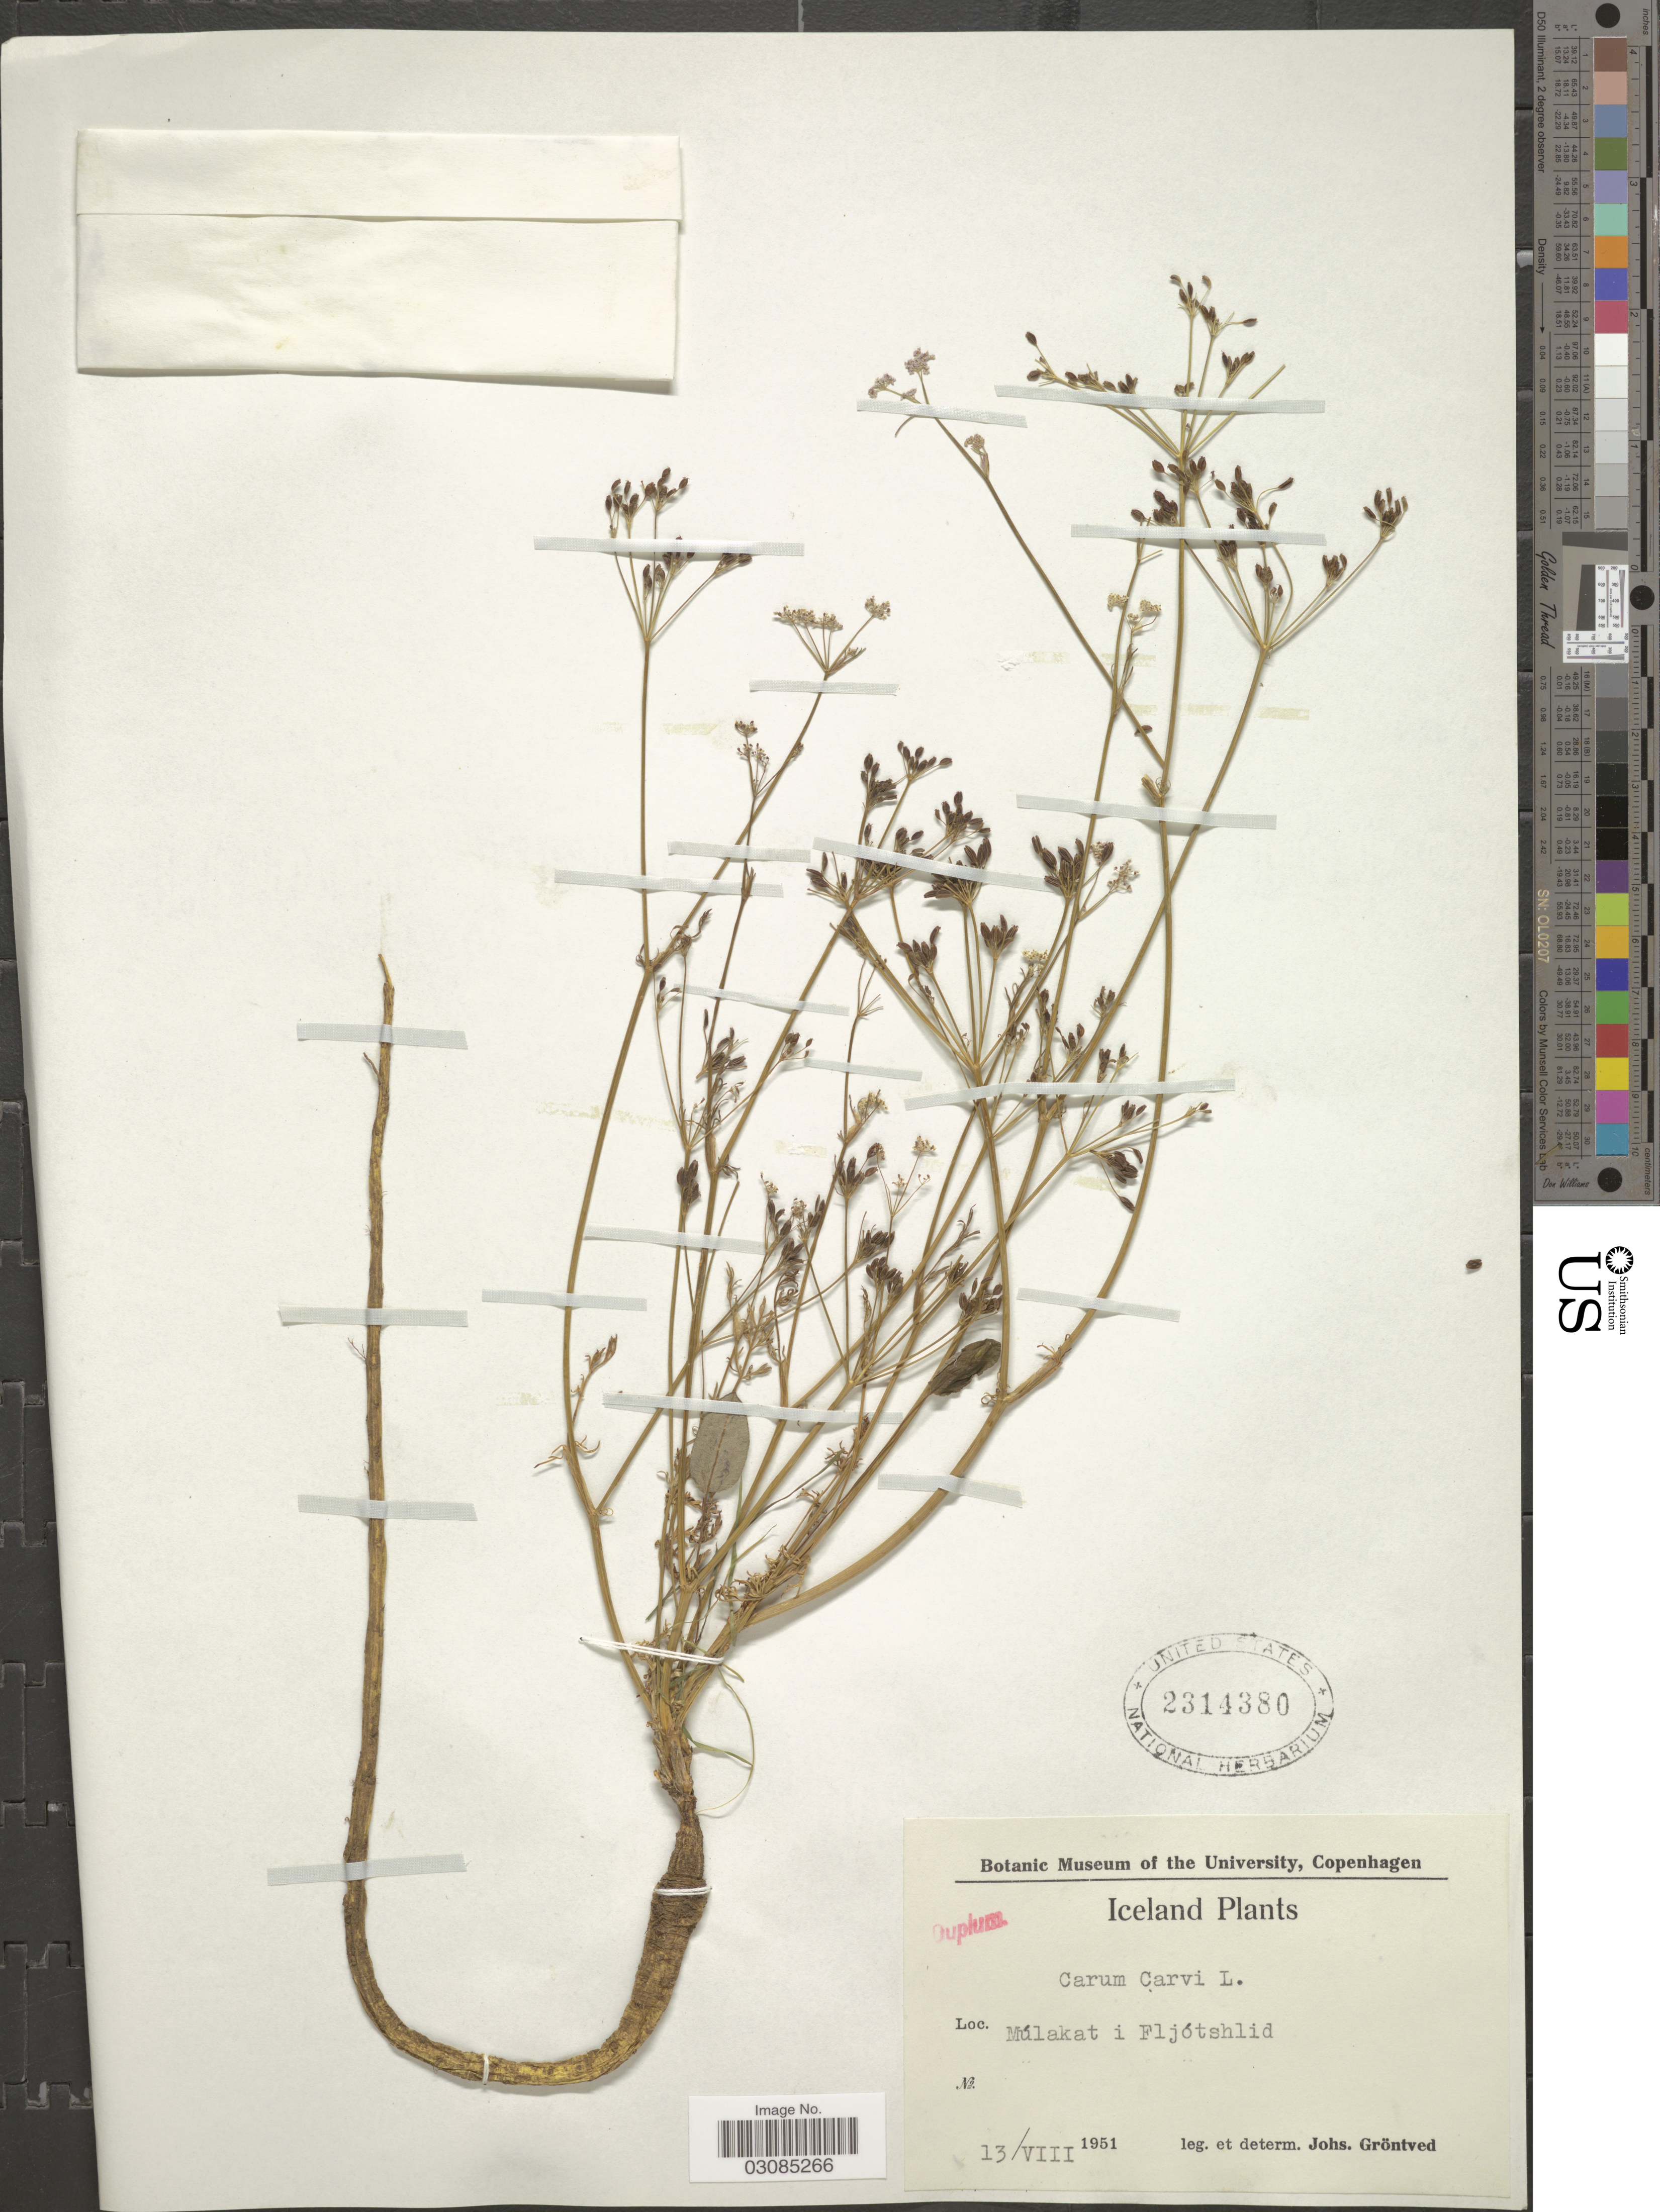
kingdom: Plantae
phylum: Tracheophyta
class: Magnoliopsida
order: Apiales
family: Apiaceae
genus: Carum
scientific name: Carum carvi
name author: L.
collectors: J. Gröntved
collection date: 1951-08-13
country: Iceland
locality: Múlakat i Fljótshlid.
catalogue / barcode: US 2314380